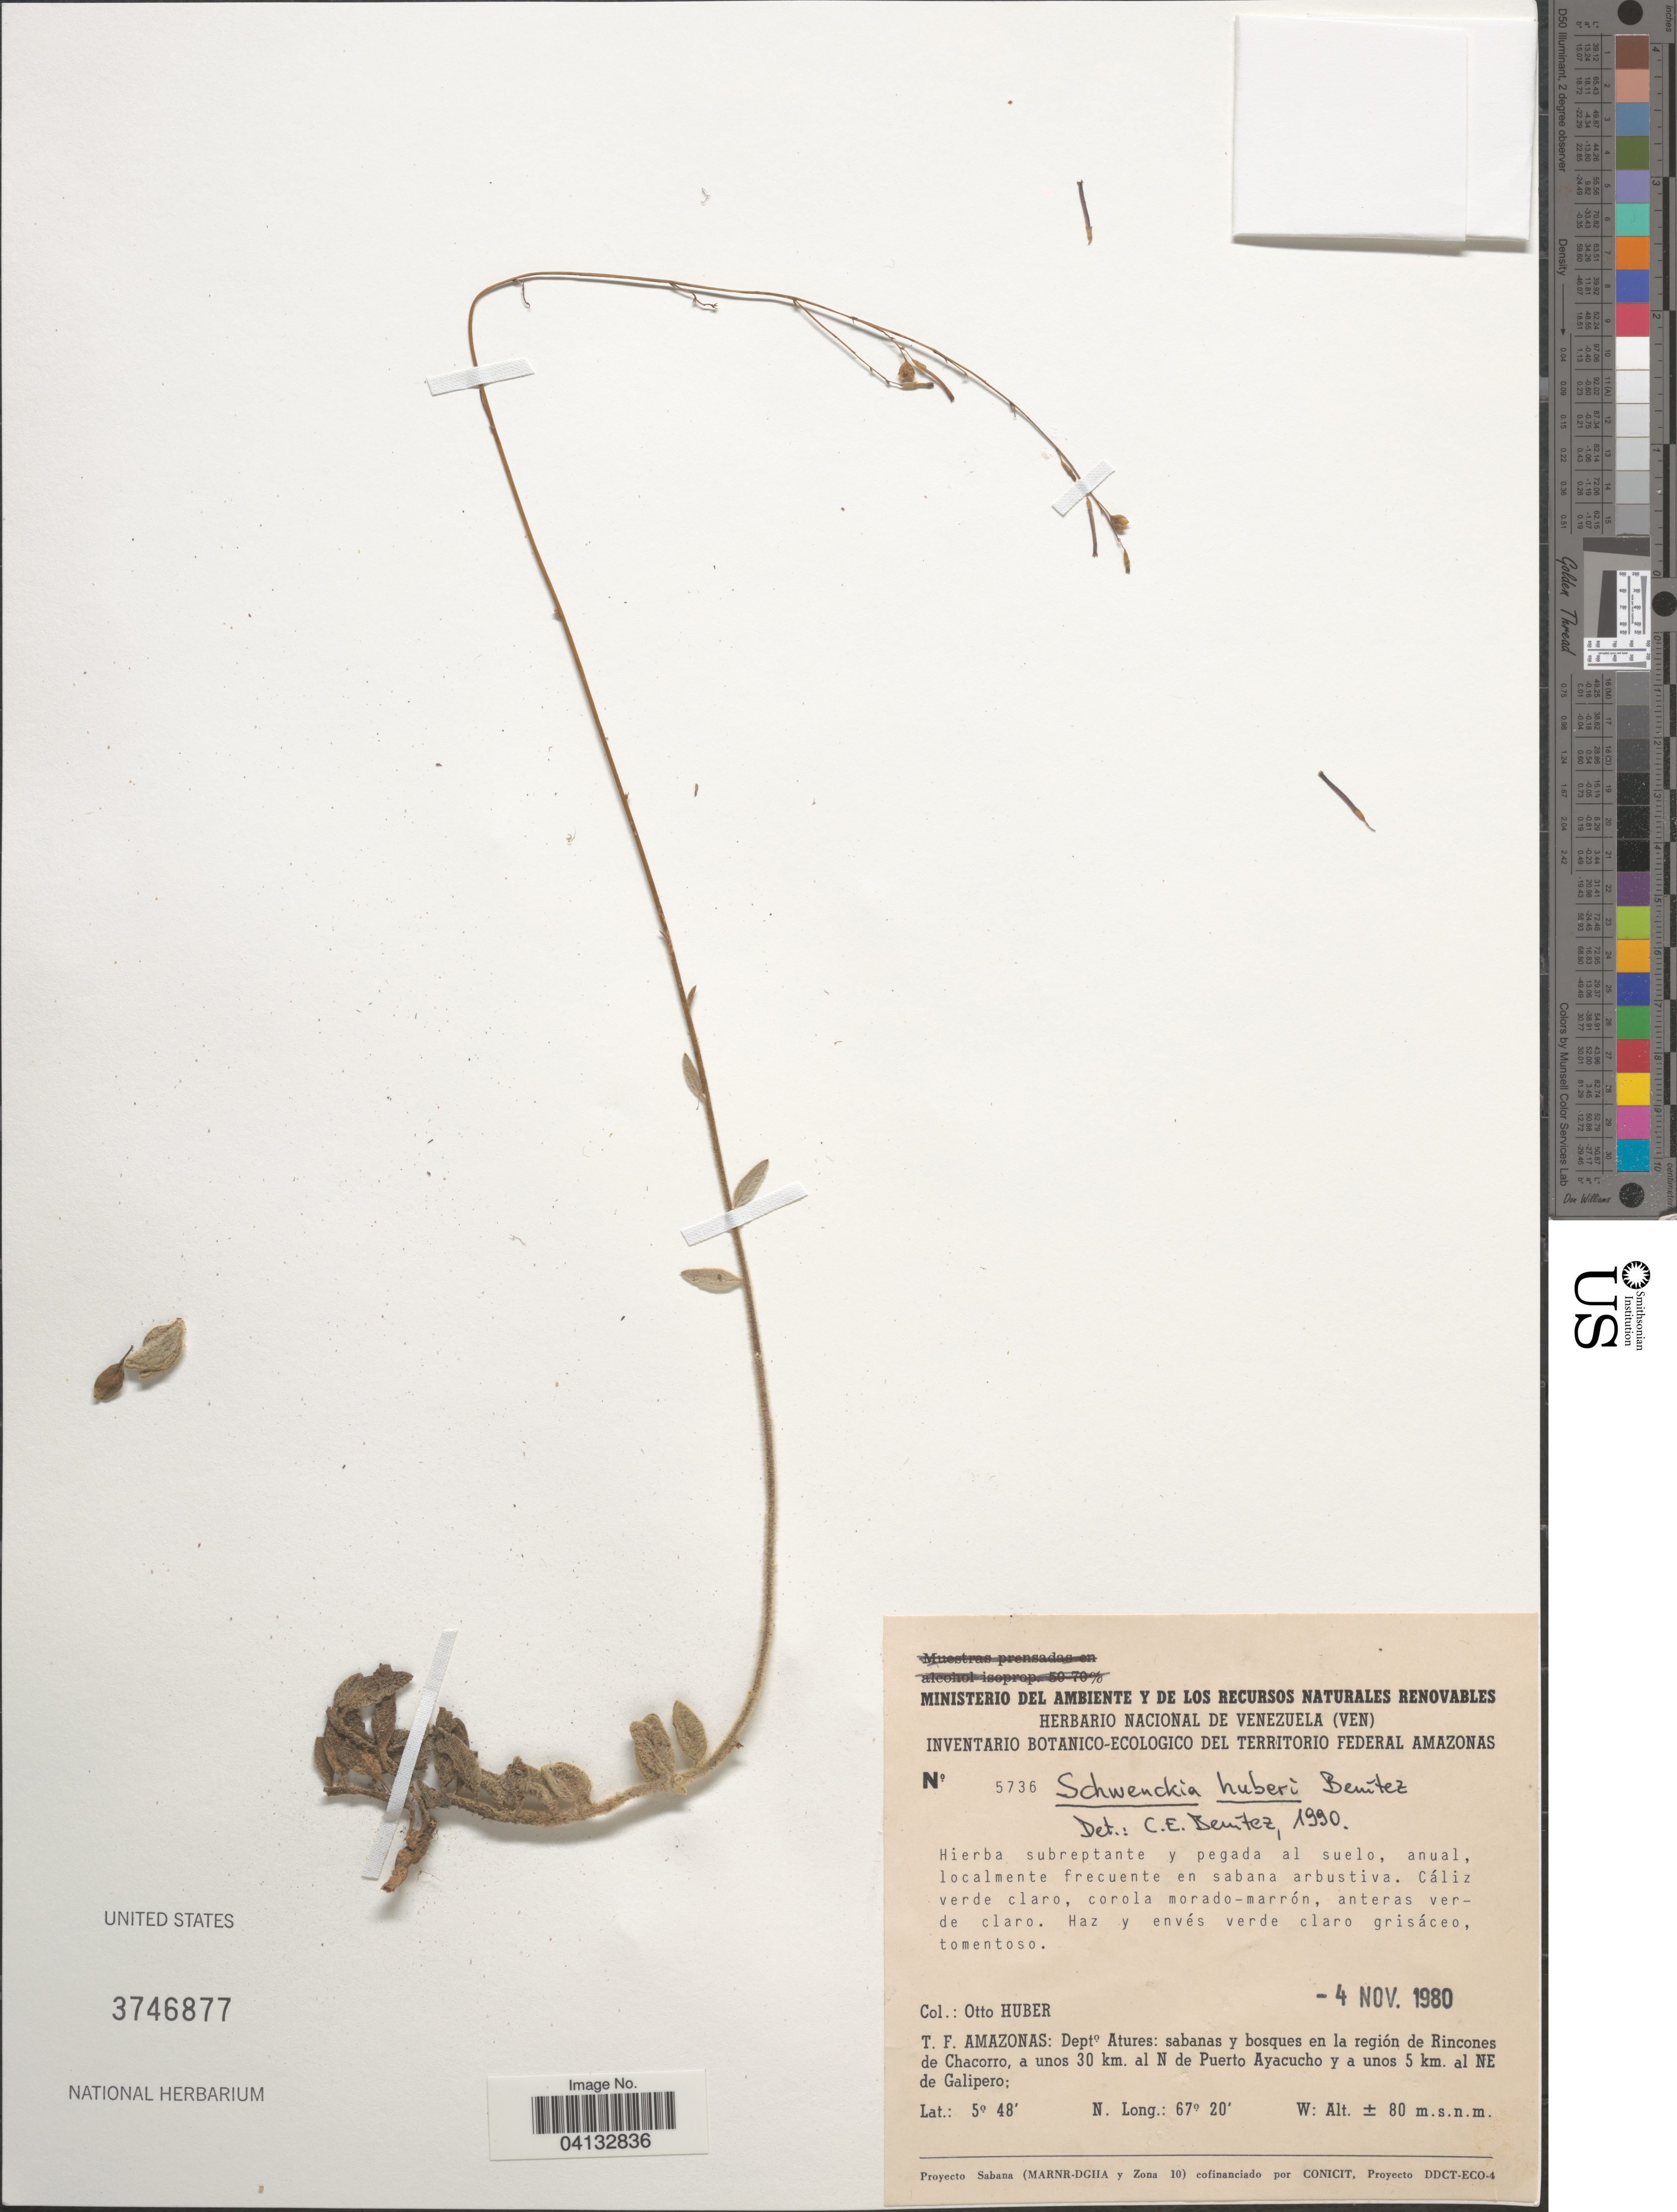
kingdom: Plantae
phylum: Tracheophyta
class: Magnoliopsida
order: Solanales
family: Solanaceae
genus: Schwenckia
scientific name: Schwenckia huberi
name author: Benítez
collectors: O. Huber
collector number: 5736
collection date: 1980-11-04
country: Venezuela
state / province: Amazonas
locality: T. F. Amazonas: Depto Atures: sabanas y bosques en la región de Rincones de Chacorro, a unos 30 km. al N de Puerto Ayacucho y a unos 5 km. al NE de Galipero.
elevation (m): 80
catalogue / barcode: US 3746877